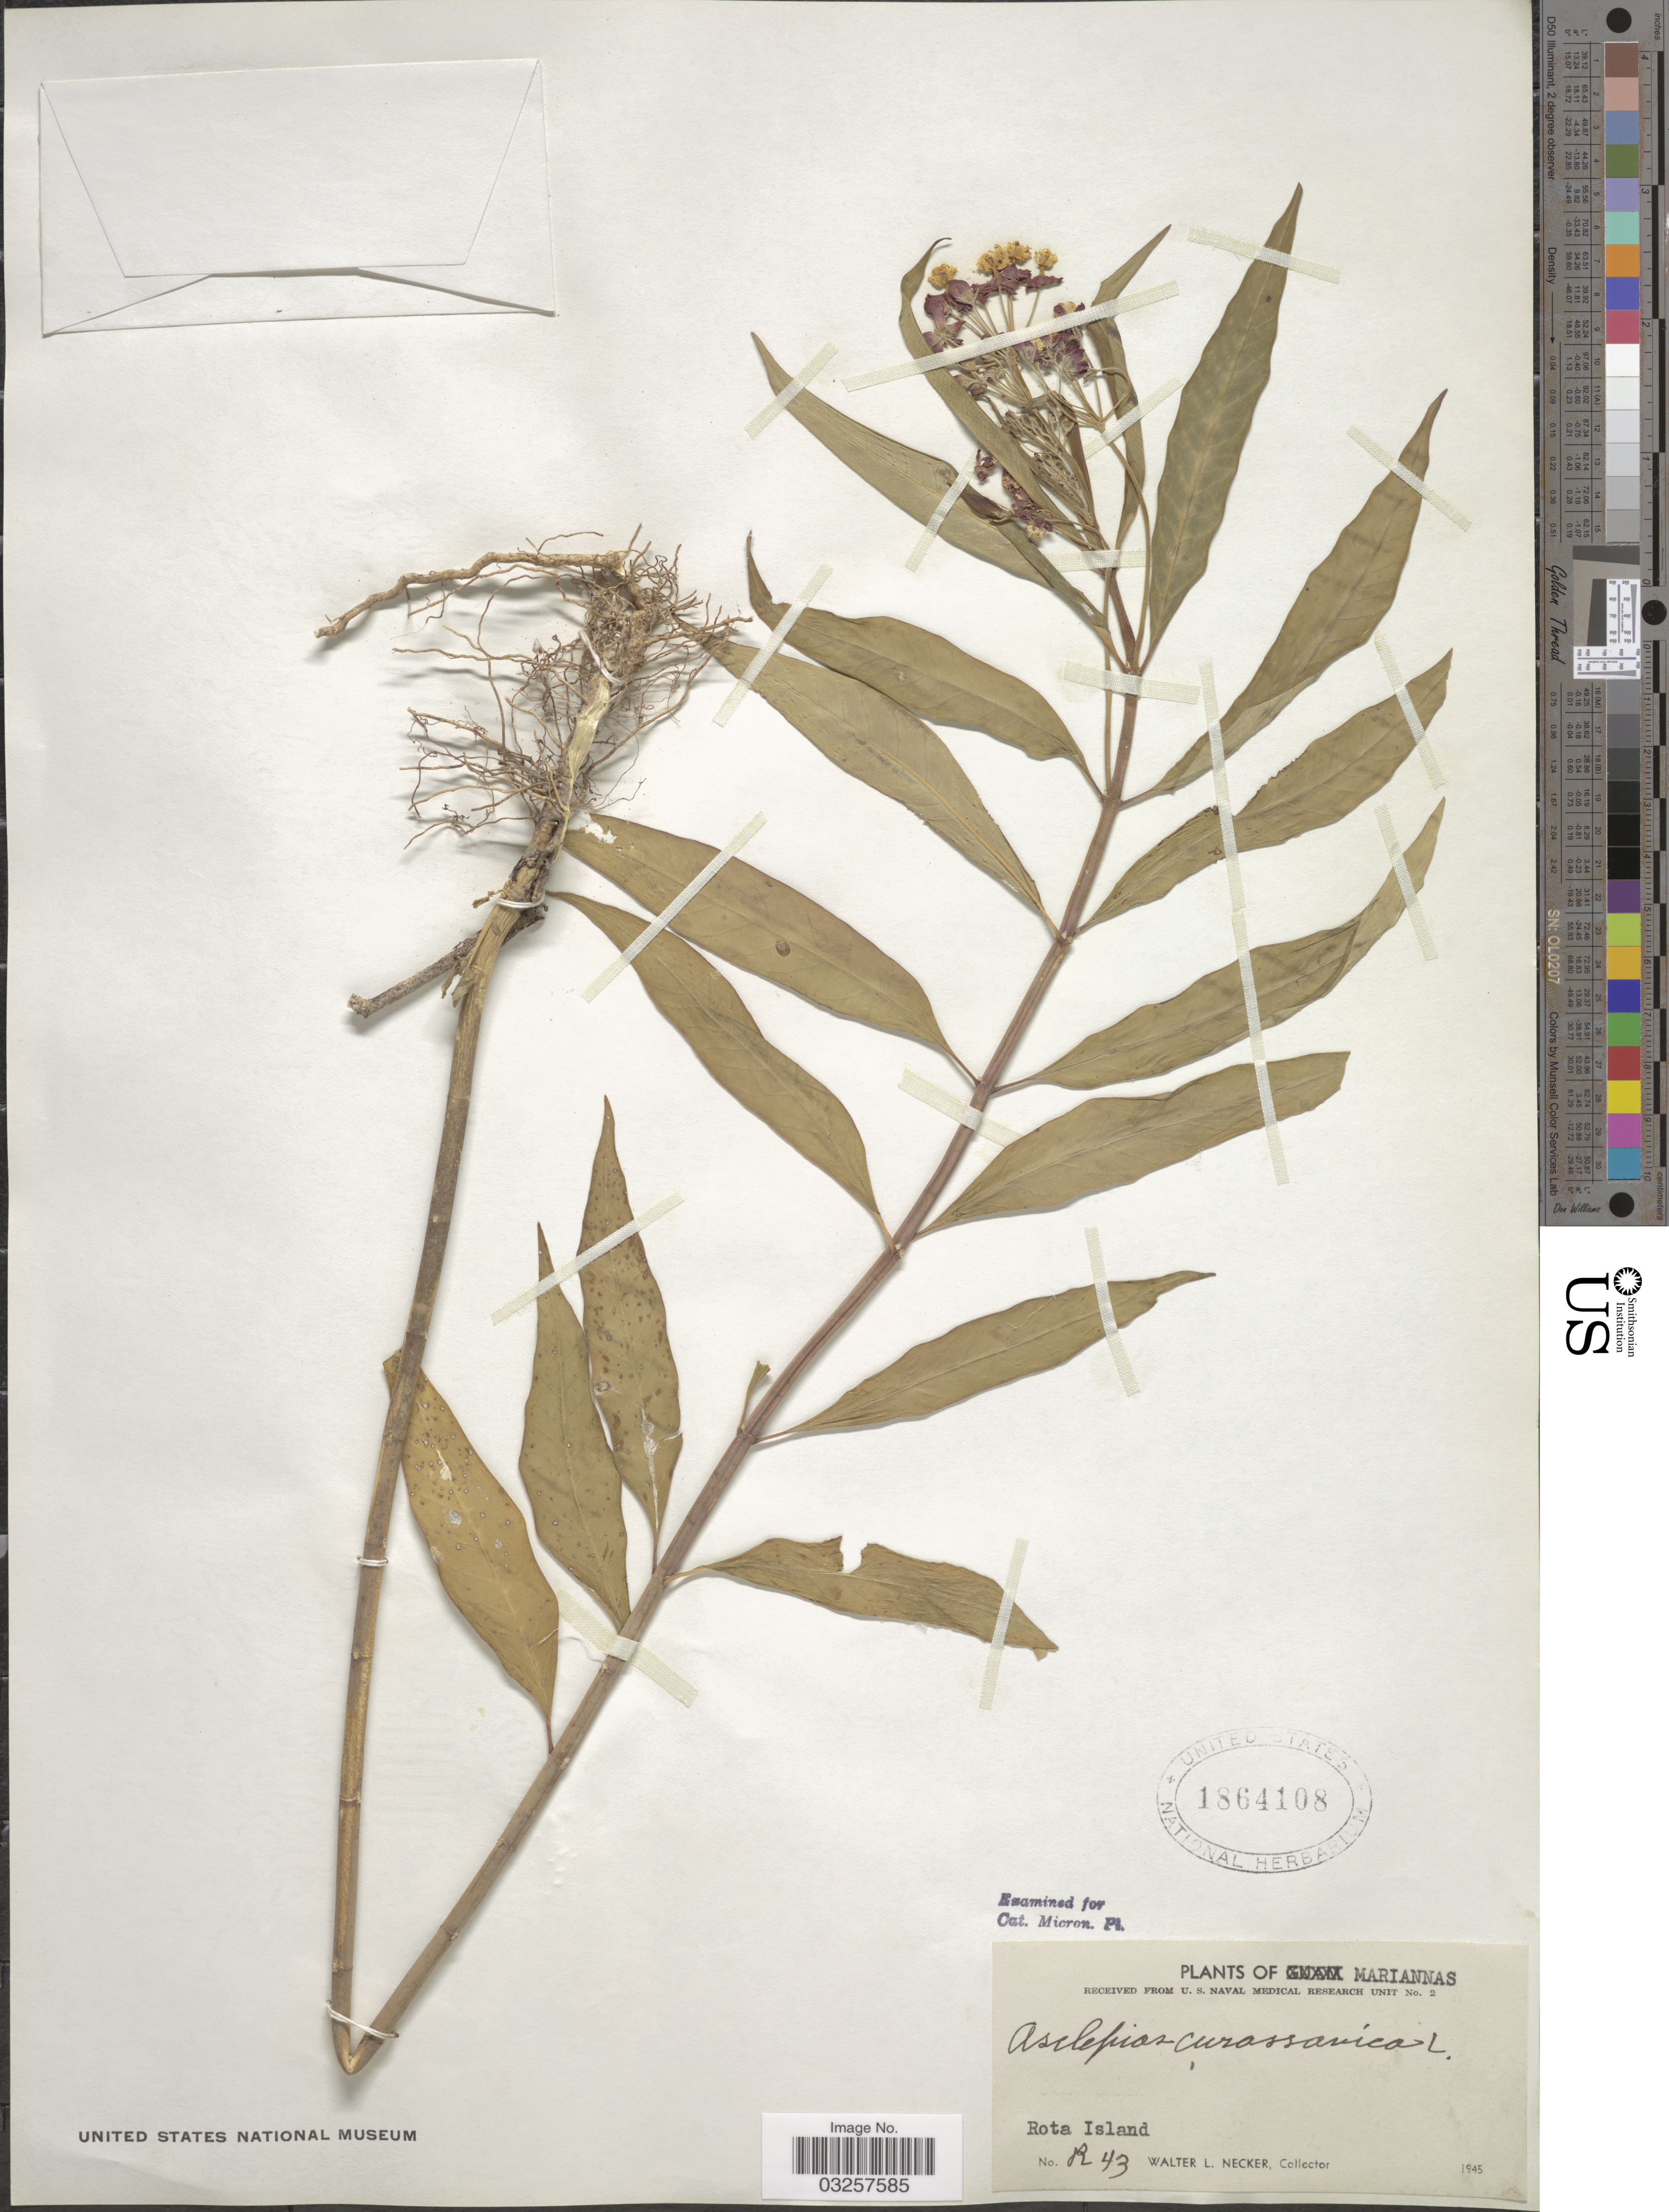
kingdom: Plantae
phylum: Tracheophyta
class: Magnoliopsida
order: Gentianales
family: Apocynaceae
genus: Asclepias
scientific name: Asclepias curassavica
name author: L.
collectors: W. L. Necker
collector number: R43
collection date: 1945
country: Northern Mariana Islands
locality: Marianas. Rota Island.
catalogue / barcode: US 1864108